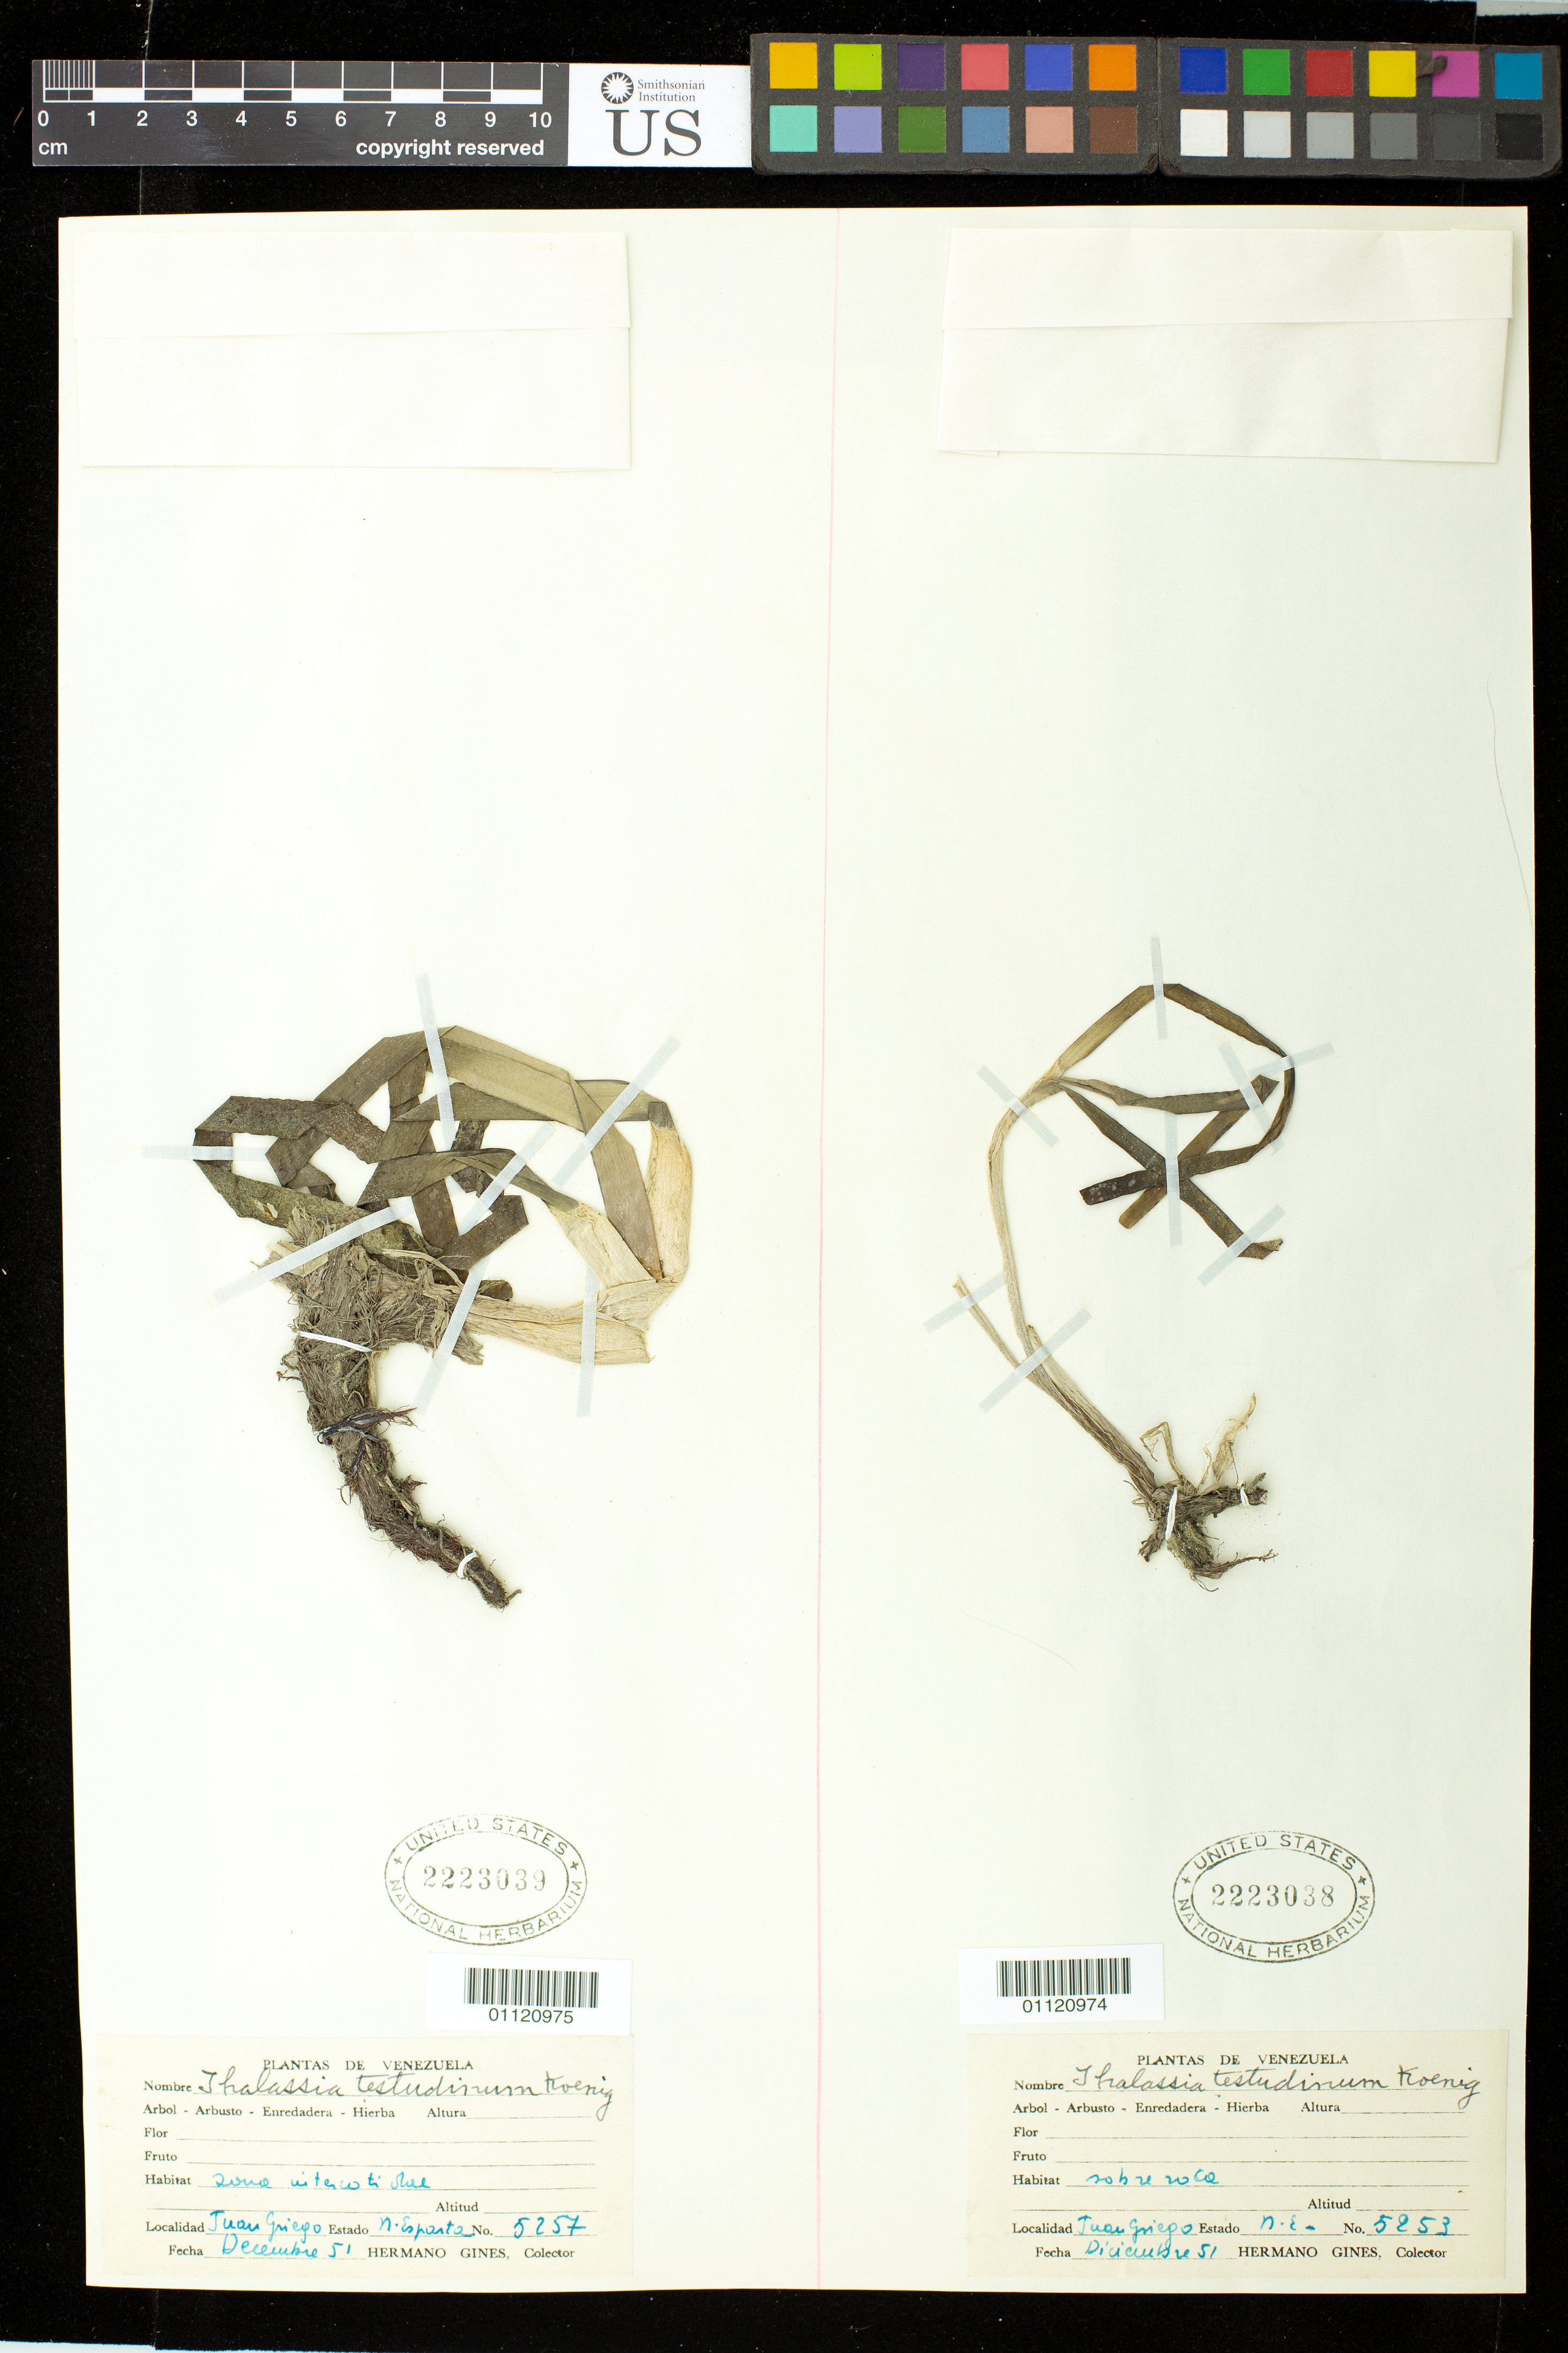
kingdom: Plantae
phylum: Tracheophyta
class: Liliopsida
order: Alismatales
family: Hydrocharitaceae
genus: Thalassia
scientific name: Thalassia testudinum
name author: Banks & Sol. ex K.D. Koenig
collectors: Bro. Gines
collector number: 5253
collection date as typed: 01 Dec 1951 to 31 Dec 1951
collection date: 1951-12-01/1951-12-31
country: Venezuela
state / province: Nueva Esparta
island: Margarita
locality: Juan Griego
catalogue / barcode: US 2223038